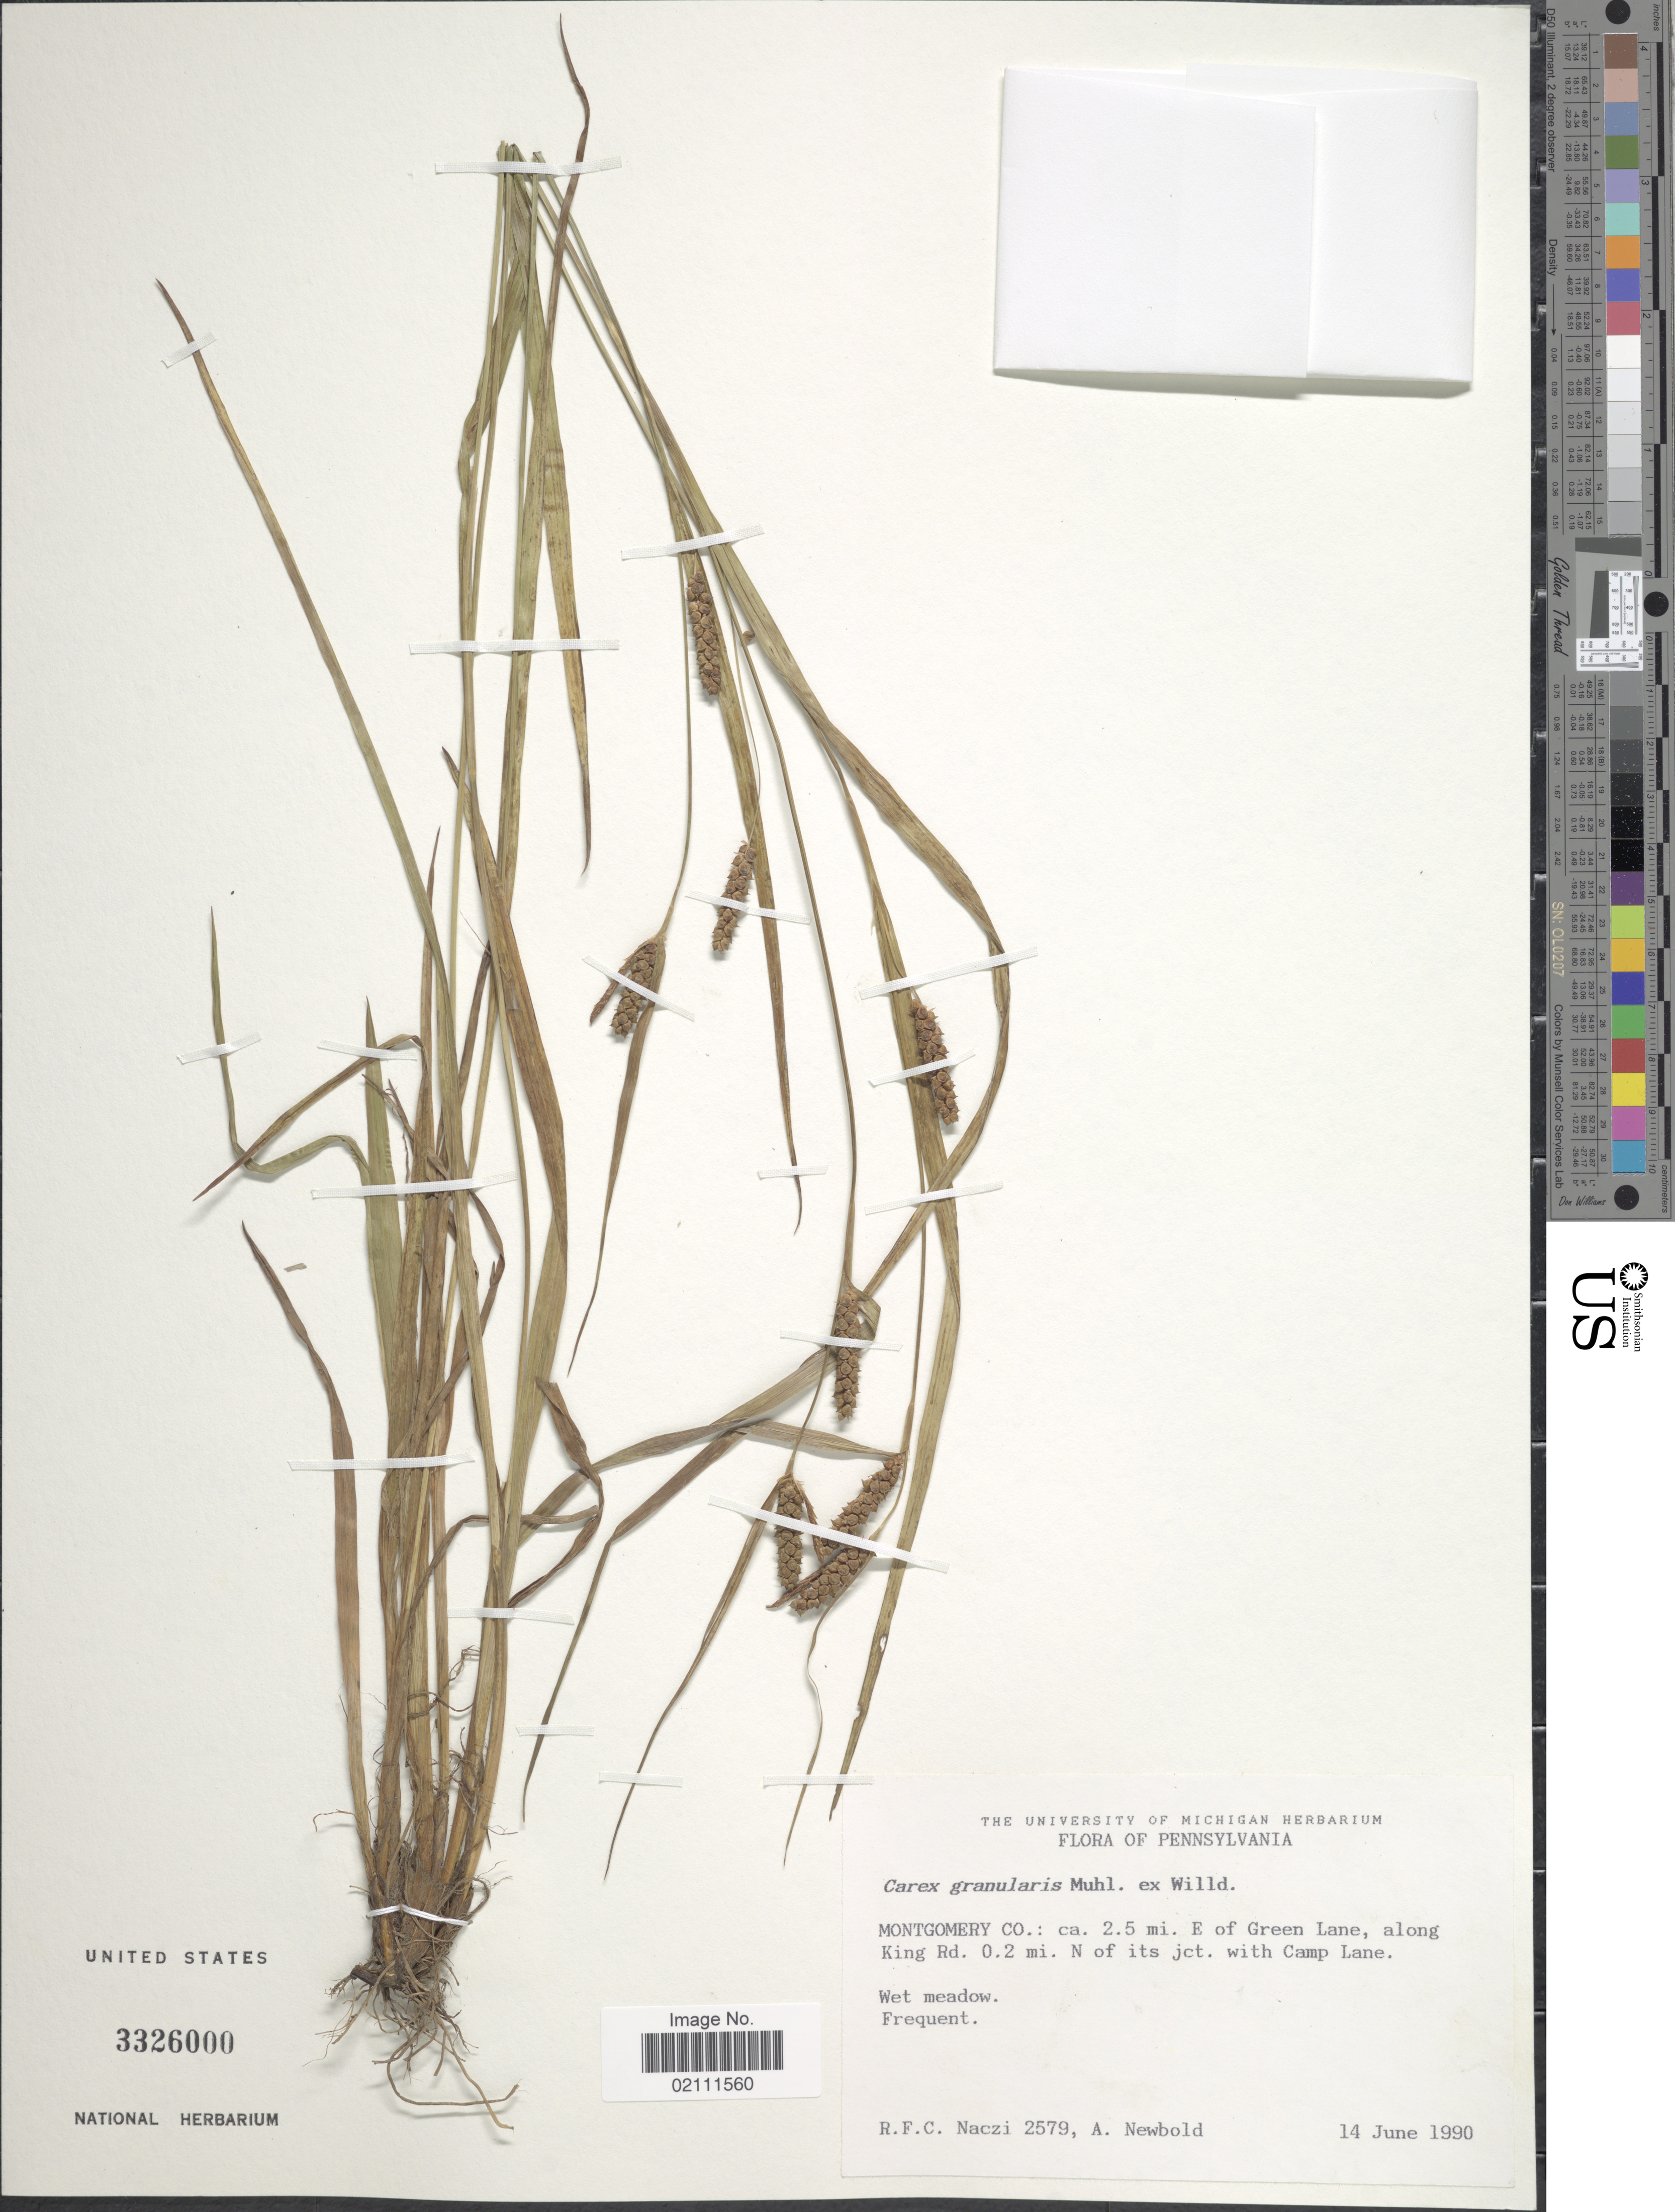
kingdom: Plantae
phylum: Tracheophyta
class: Liliopsida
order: Poales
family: Cyperaceae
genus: Carex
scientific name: Carex granularis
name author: Muhl. ex Willd.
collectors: R. F. C. Naczi & A. Newbold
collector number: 2579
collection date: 1990-06-14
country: United States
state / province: Pennsylvania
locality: Montgomery Co.: ca. 2.5 mi. E of Green Lane, along King Rd. 0.2 mi. N of its jct. with Camp Lane, wet meadow.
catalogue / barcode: US 3326000